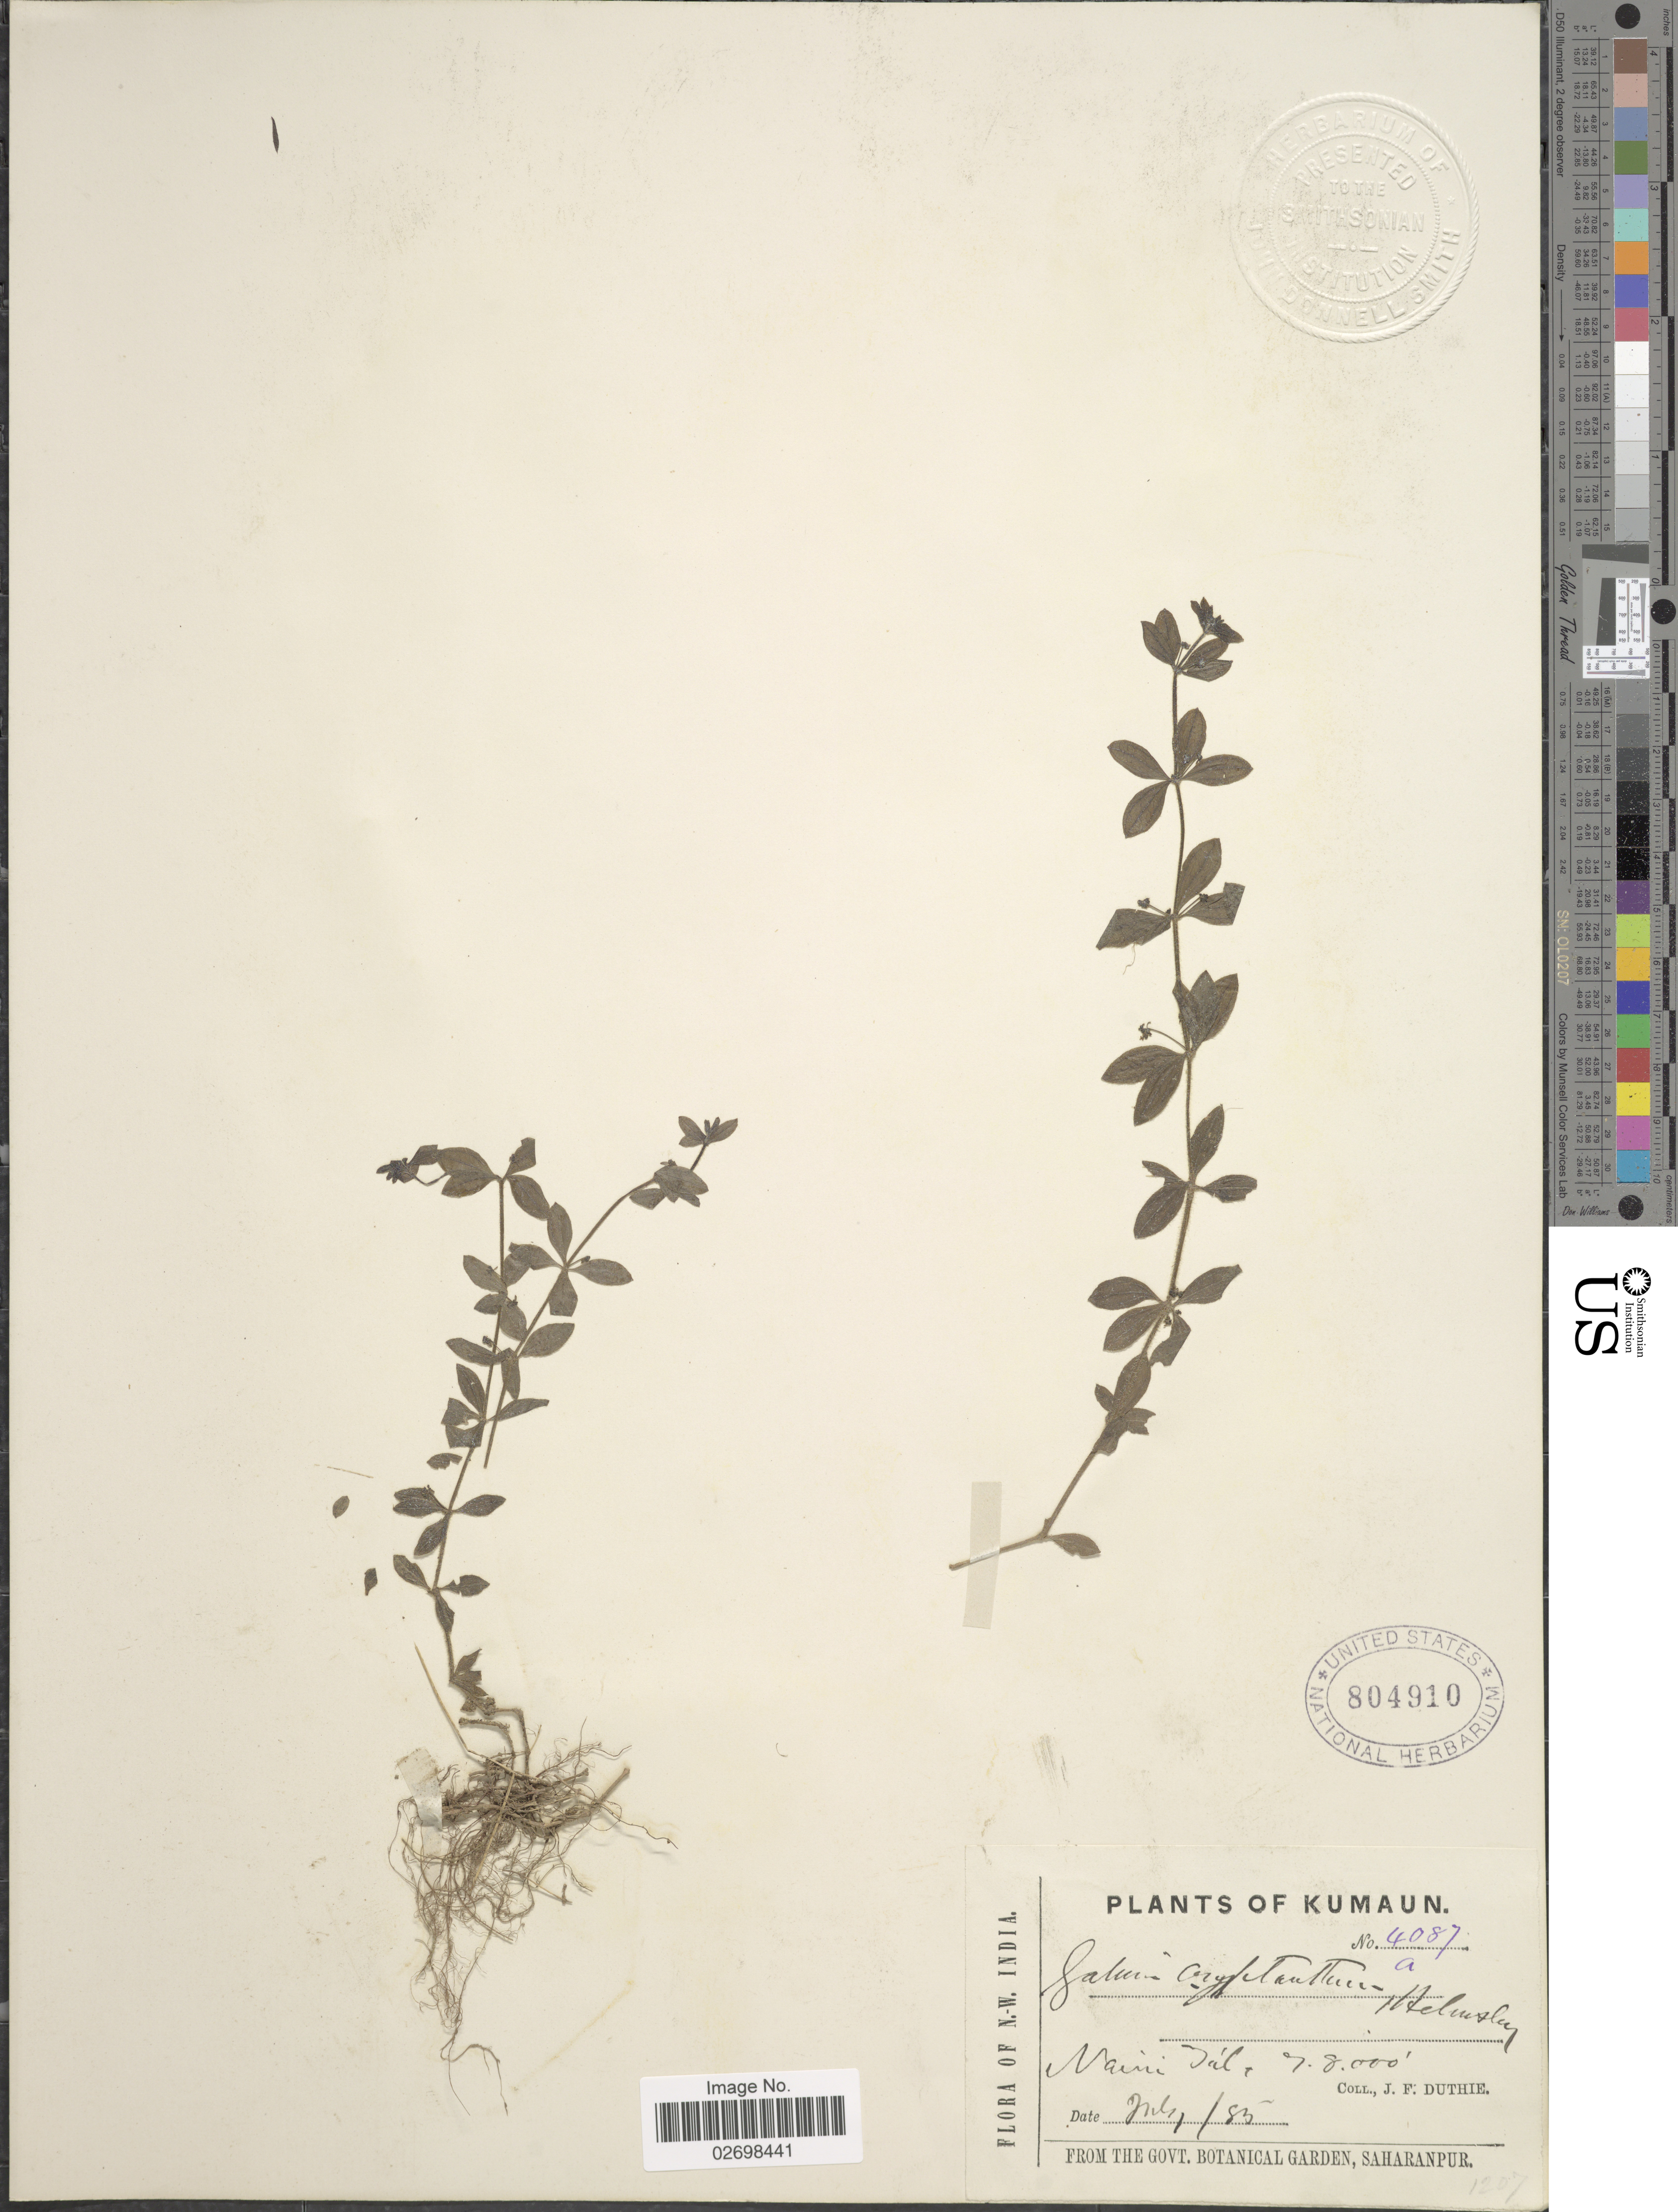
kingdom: Plantae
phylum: Tracheophyta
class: Magnoliopsida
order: Gentianales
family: Rubiaceae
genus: Galium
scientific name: Galium cryptanthum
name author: Hemsl.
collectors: J. F. Duthie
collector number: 4087a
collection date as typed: Transcribed d/m/y: /7/85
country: India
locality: N.-W. India, Naini Tal, Kumaun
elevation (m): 2134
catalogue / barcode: US 804910